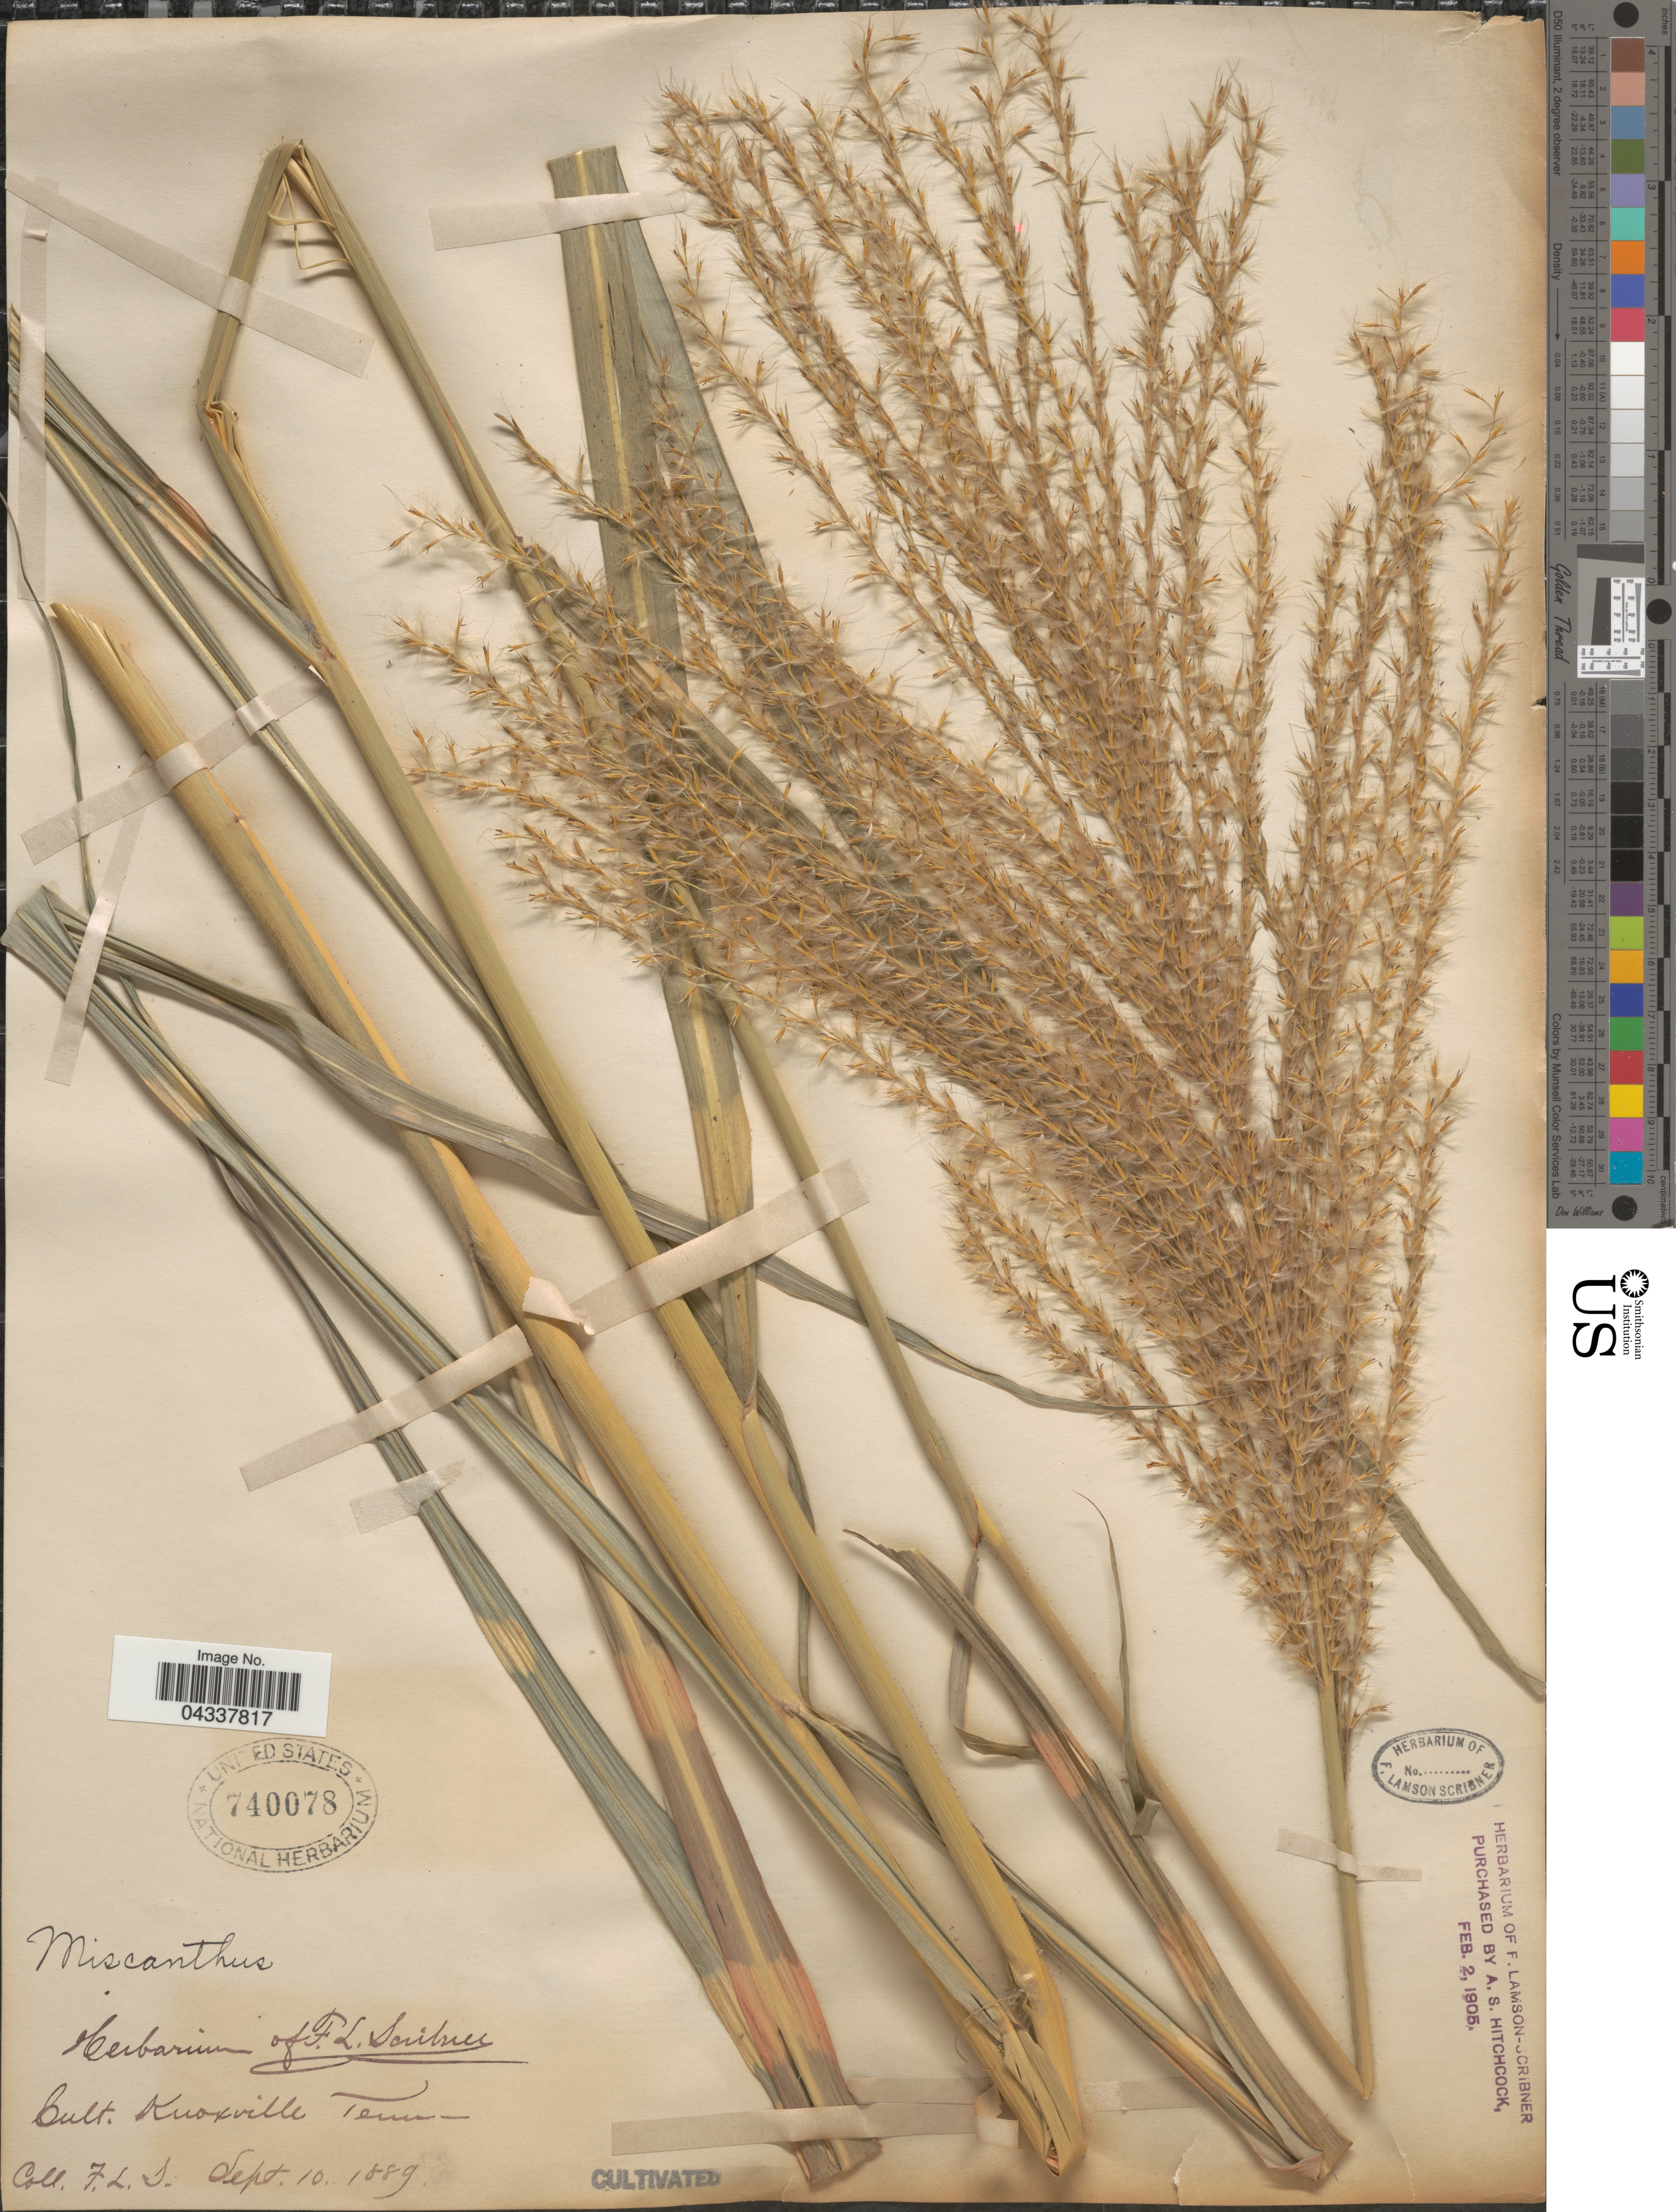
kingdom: Plantae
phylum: Tracheophyta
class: Liliopsida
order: Poales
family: Poaceae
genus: Miscanthus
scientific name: Miscanthus sinensis var. variegatus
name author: Beal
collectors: F. Lamson-Scribner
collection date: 1889-09-10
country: United States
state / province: Tennessee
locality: Knoxville.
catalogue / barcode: US 740078